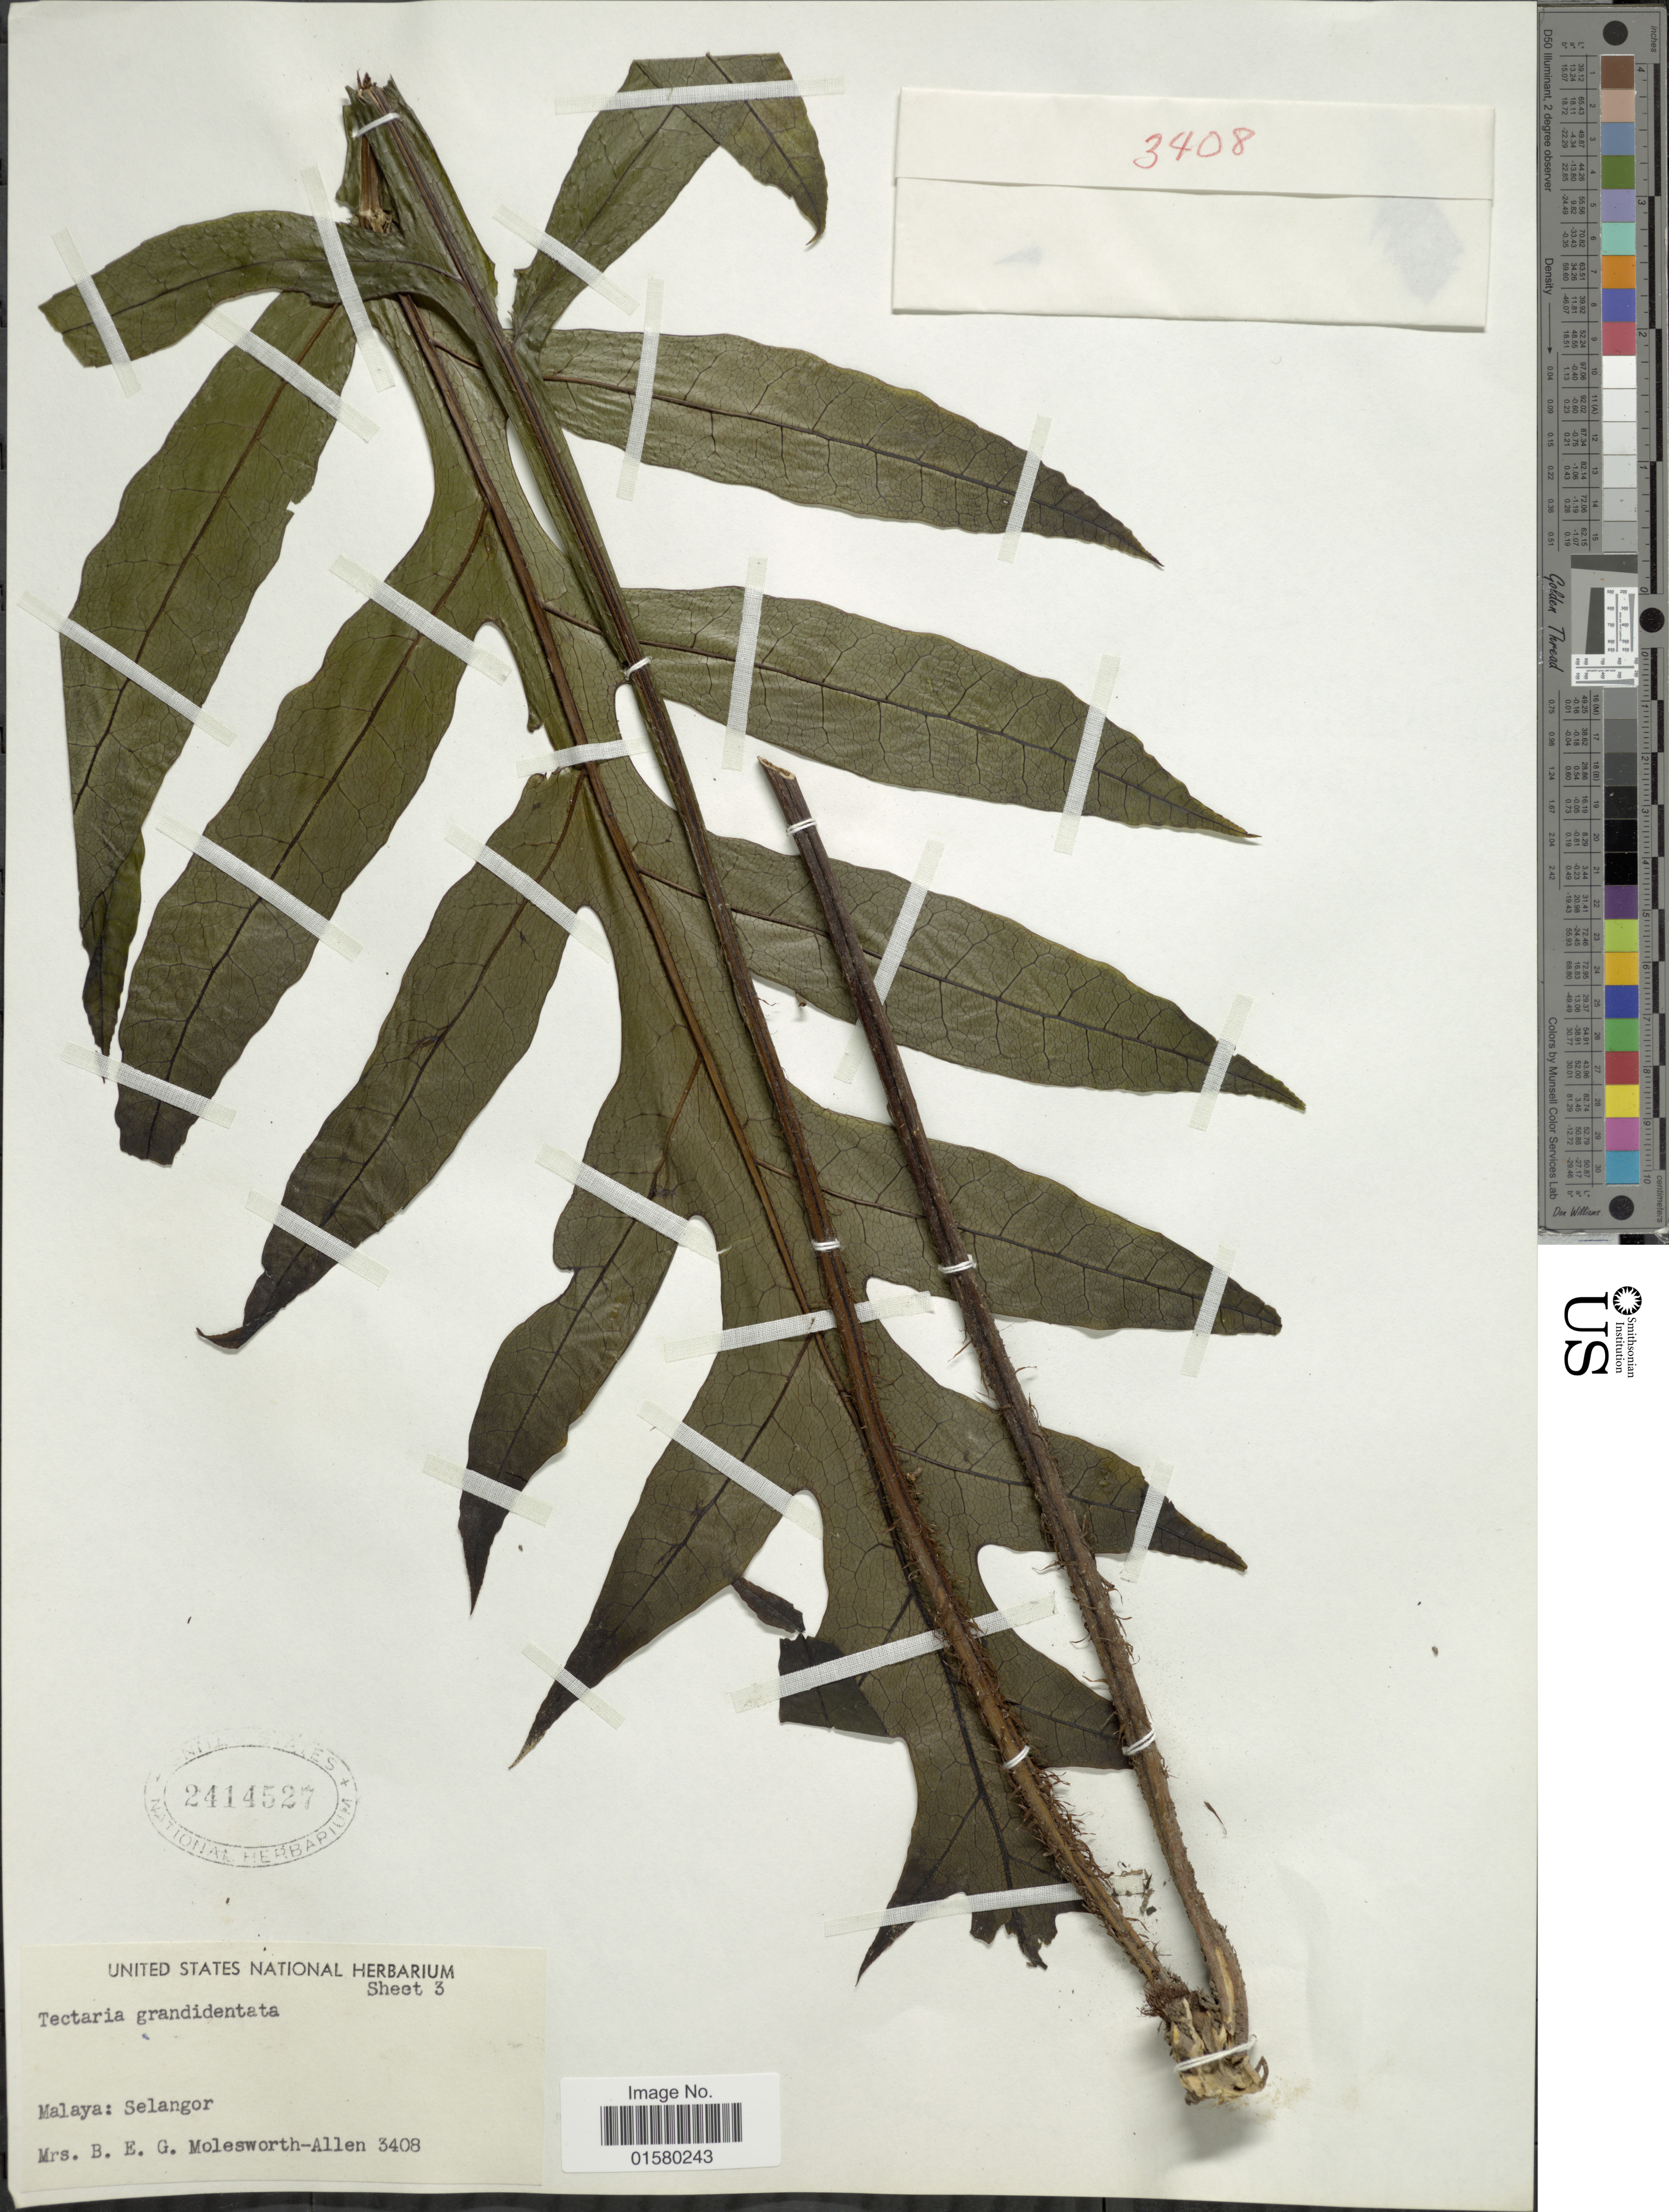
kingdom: Plantae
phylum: Tracheophyta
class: Polypodiopsida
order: Polypodiales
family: Tectariaceae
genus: Tectaria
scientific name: Tectaria grandidentata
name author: (Ces.)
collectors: Mrs. B. E. G. Molesworth-Allen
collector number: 3408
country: Malaysia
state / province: Selangor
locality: Malaya: Selangor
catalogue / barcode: US 2414527